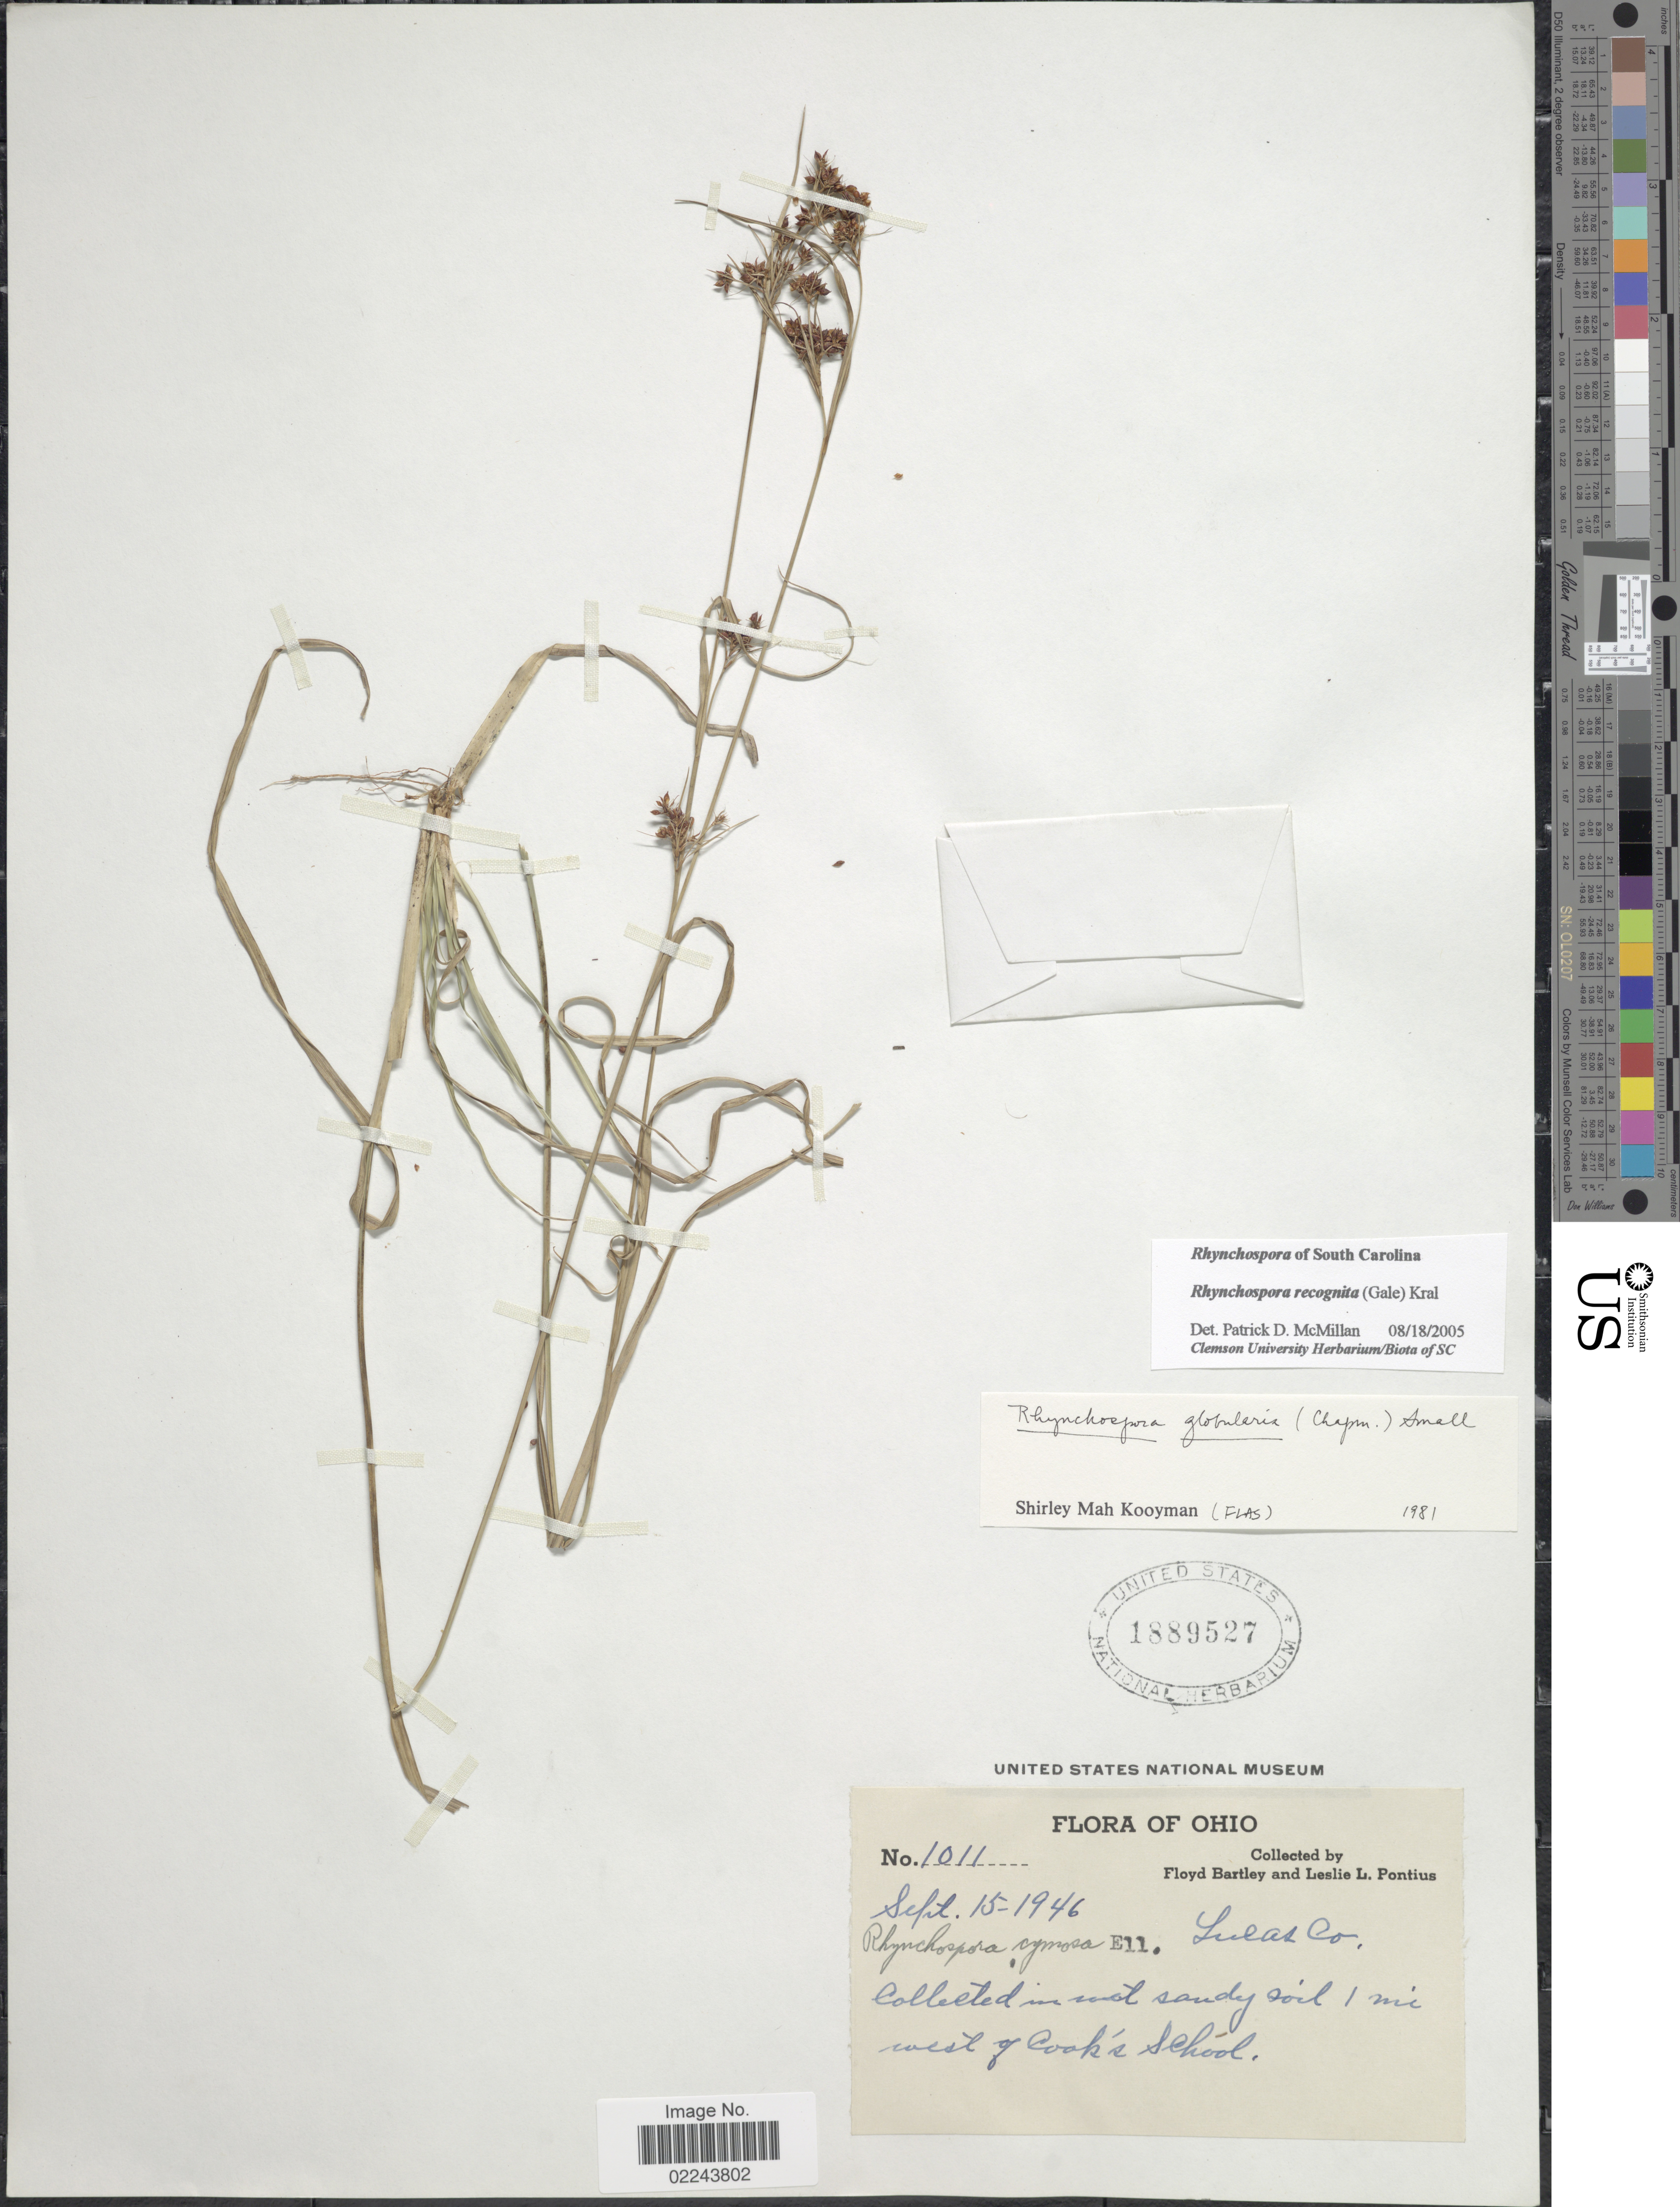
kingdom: Plantae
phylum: Tracheophyta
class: Liliopsida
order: Poales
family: Cyperaceae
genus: Rhynchospora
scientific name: Rhynchospora recognita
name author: (Gale) Kral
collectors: F. Bartley & L. L. Pontious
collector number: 1011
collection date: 1946-09-15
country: United States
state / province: Ohio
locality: Lucas Co, 1 mi west of Cook's Island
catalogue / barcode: US 1889527